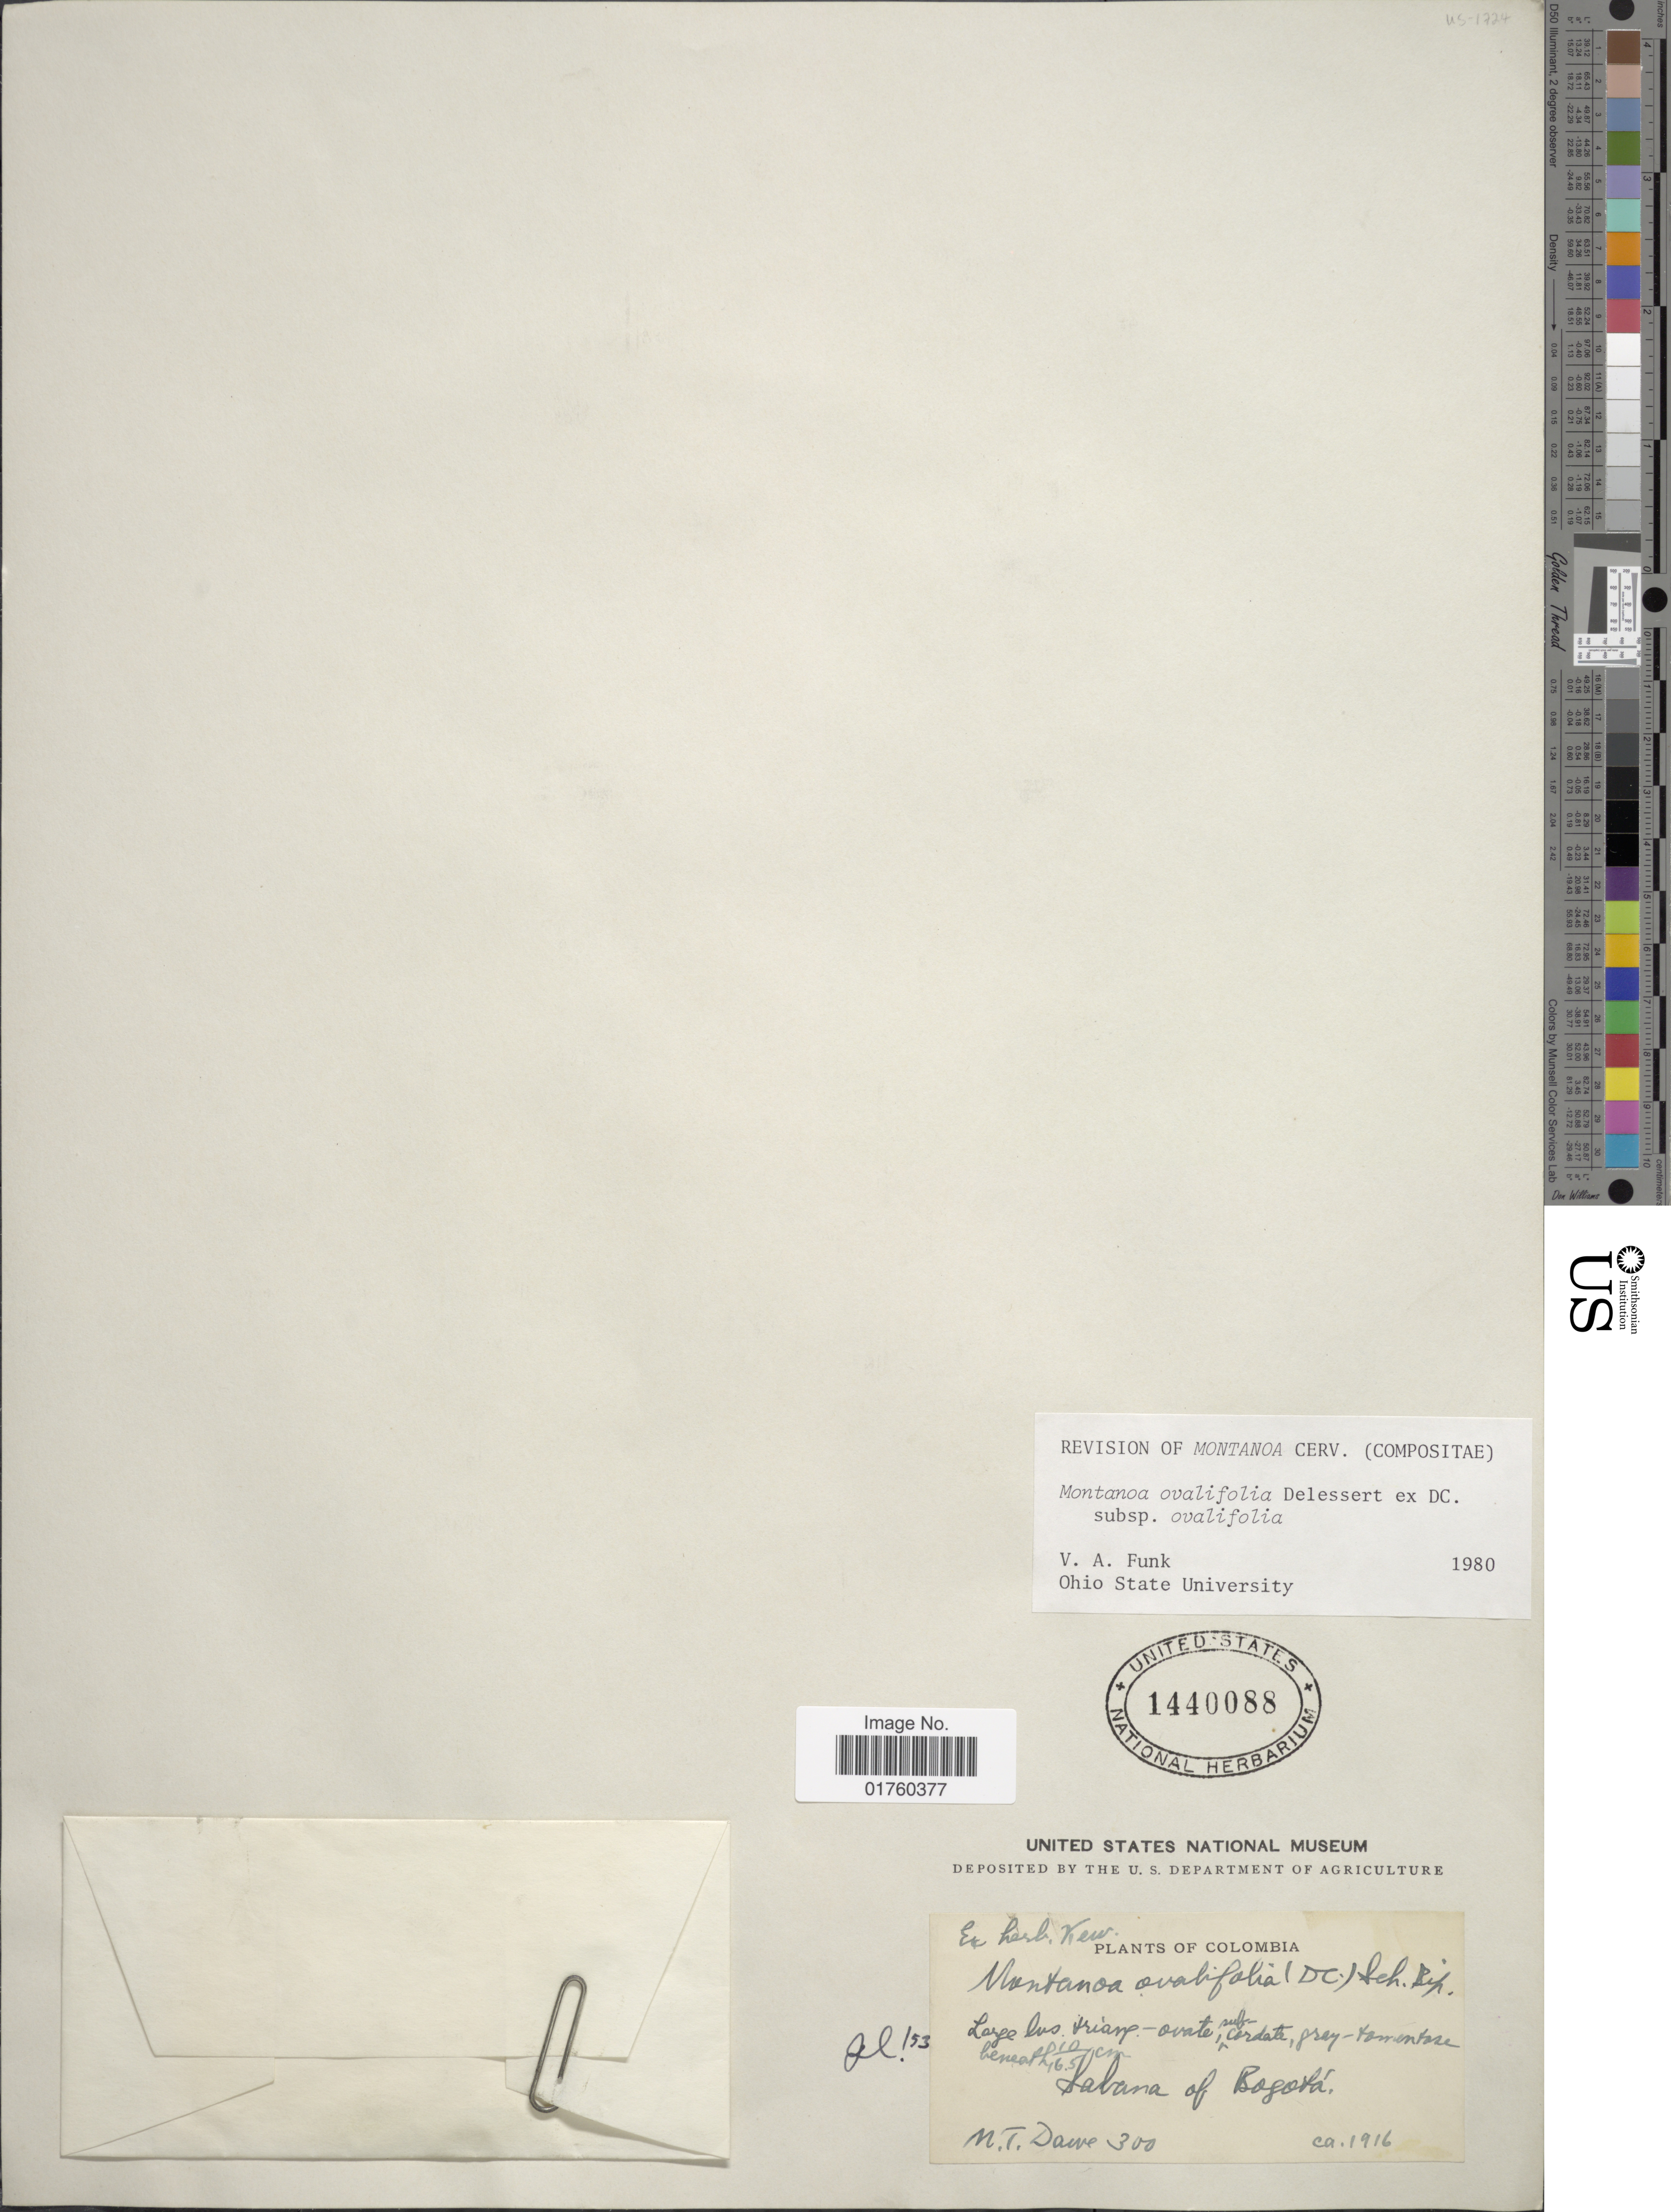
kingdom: Plantae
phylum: Tracheophyta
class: Magnoliopsida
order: Asterales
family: Asteraceae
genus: Montanoa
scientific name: Montanoa ovalifolia subsp. ovalifolia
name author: DC.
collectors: M. T. Dawe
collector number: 300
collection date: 1916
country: Colombia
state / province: Bogota D.C.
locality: Sabana of Bogotá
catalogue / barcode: US 1440088